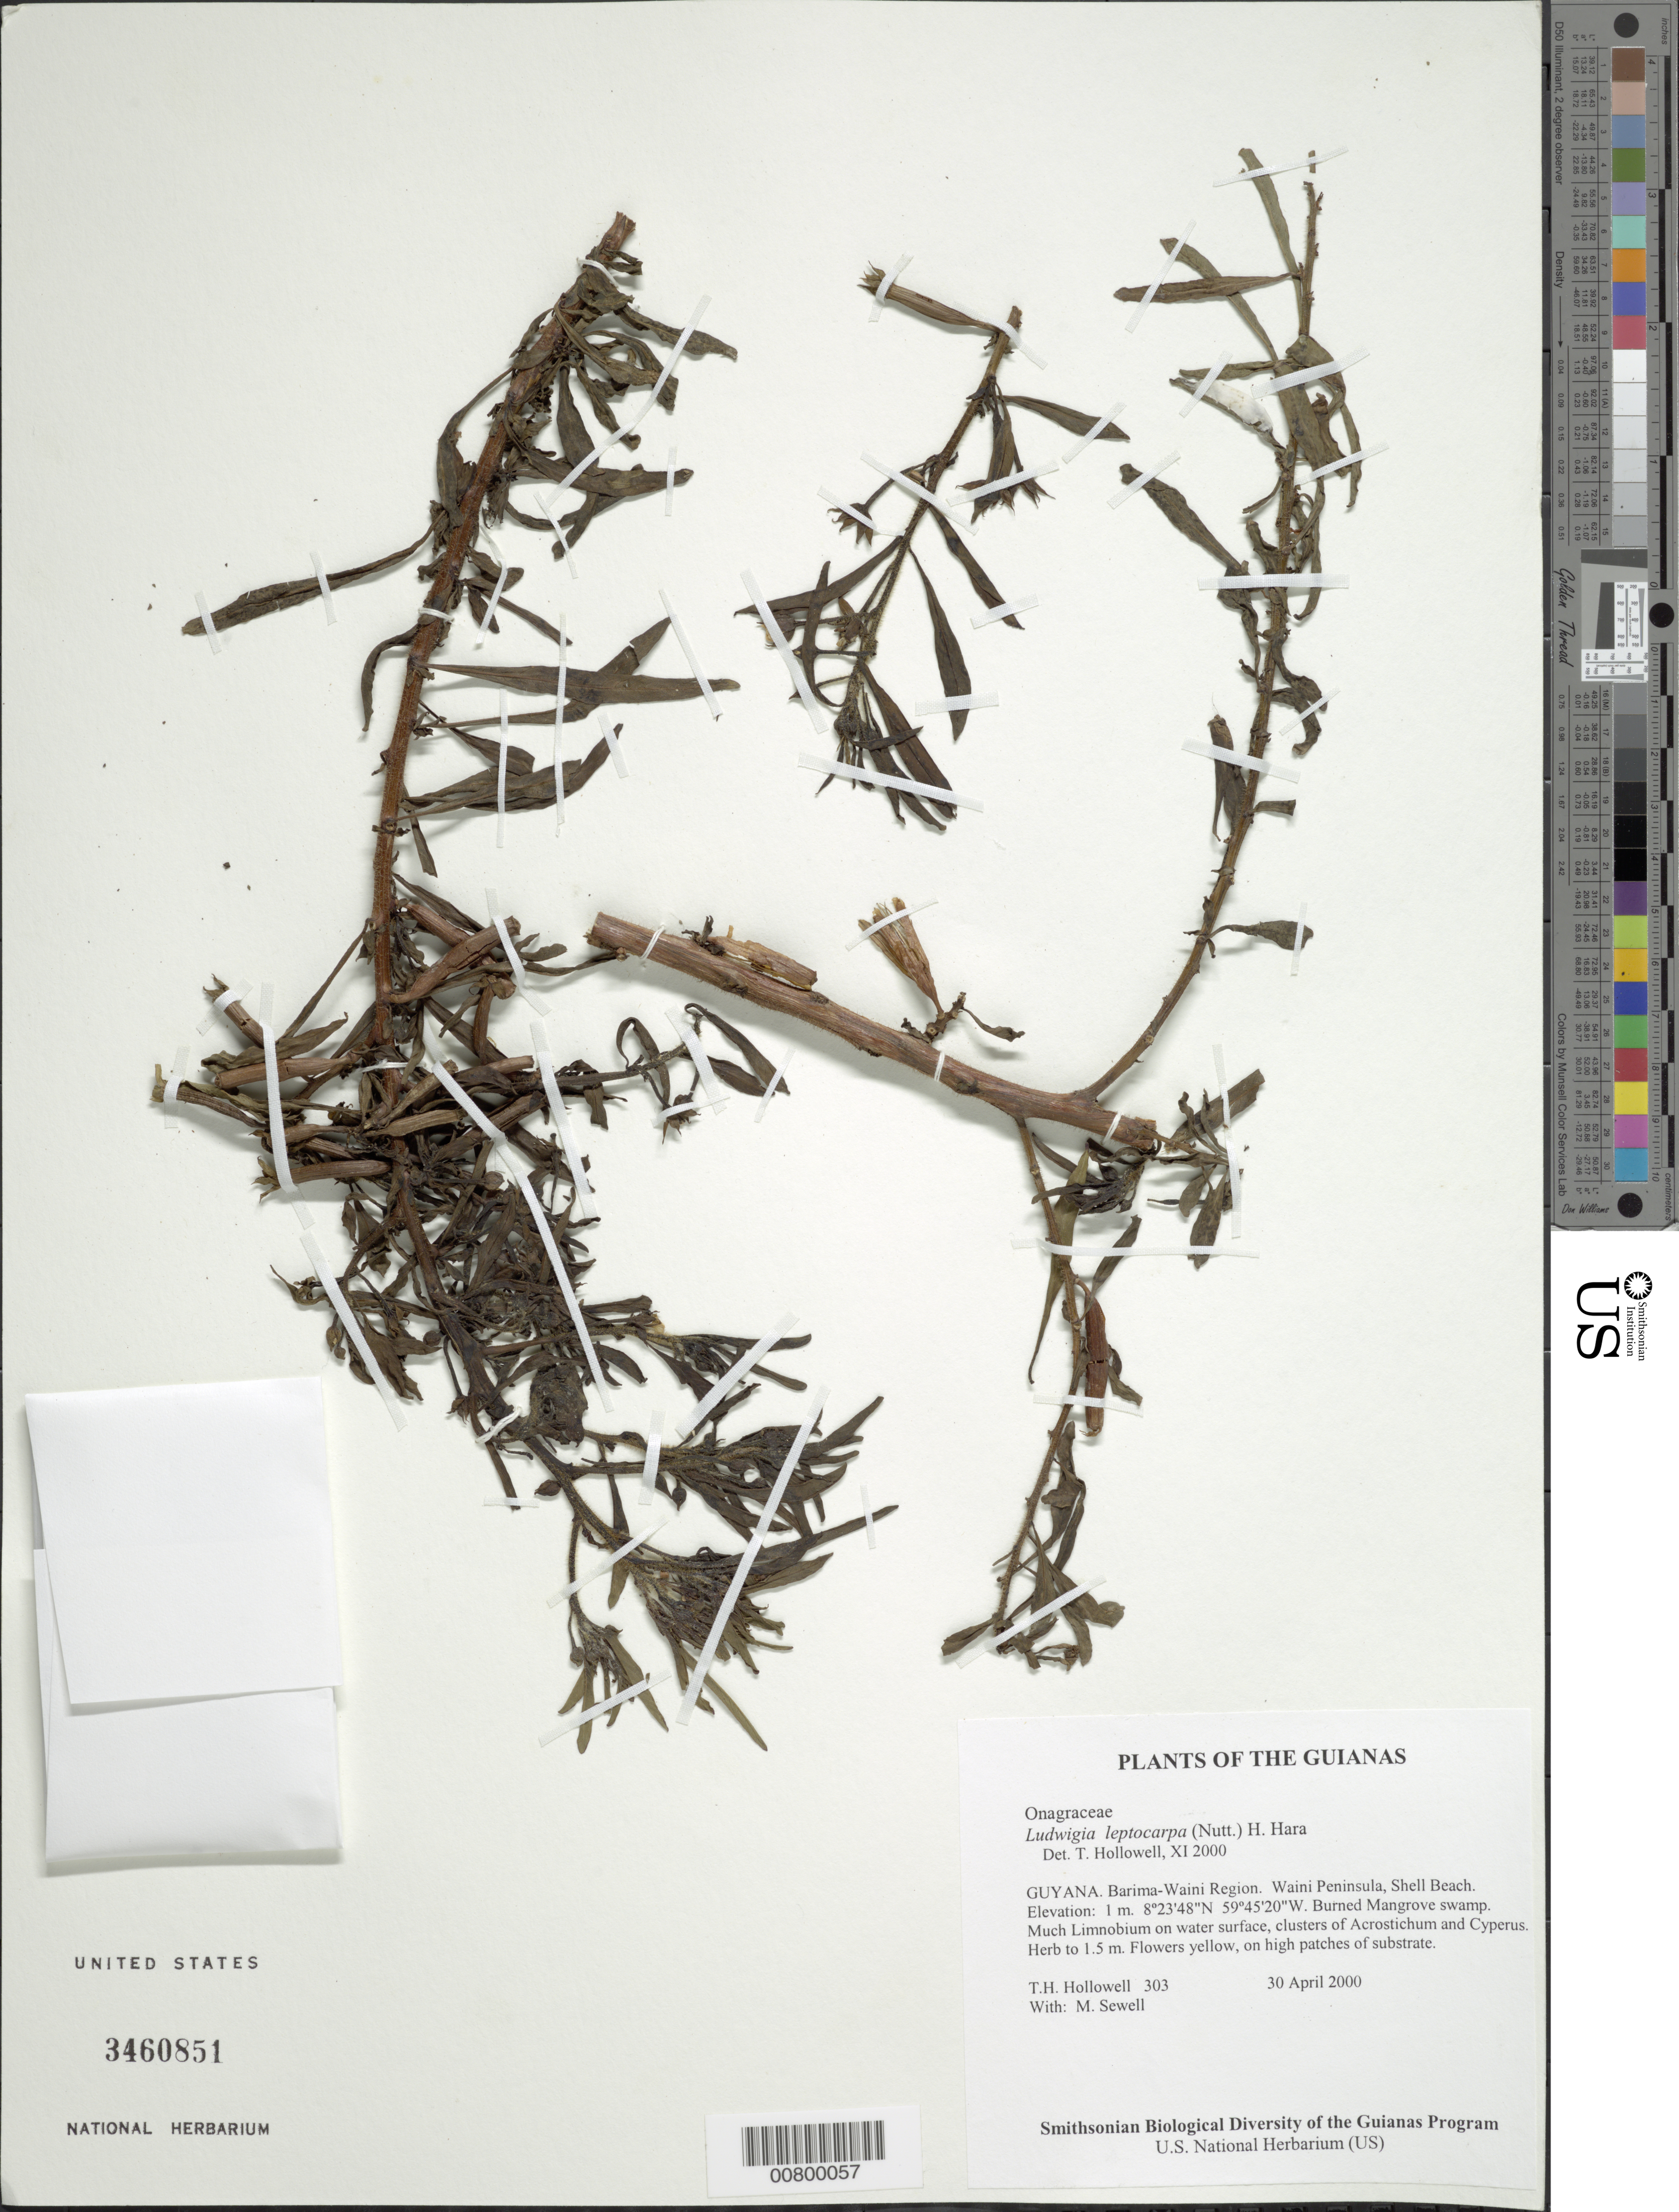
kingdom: Plantae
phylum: Tracheophyta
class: Magnoliopsida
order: Myrtales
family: Onagraceae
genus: Ludwigia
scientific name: Ludwigia leptocarpa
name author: (Nutt.) H. Hara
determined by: Hollowell, T. H., (BOT), Smithsonian Institution - National Museum of Natural History (UNITED STATES)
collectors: T. Hollowell & M. Sewell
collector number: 303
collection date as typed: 30 April 2000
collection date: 2000-04-30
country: Guyana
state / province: Barima-Waini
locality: Waini Peninsula, Shell Beach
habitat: Burned Mangrove swamp. Much Limnobium on water surface, clusters of Acrostichum and Cyperus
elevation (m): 1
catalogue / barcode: US 3460851